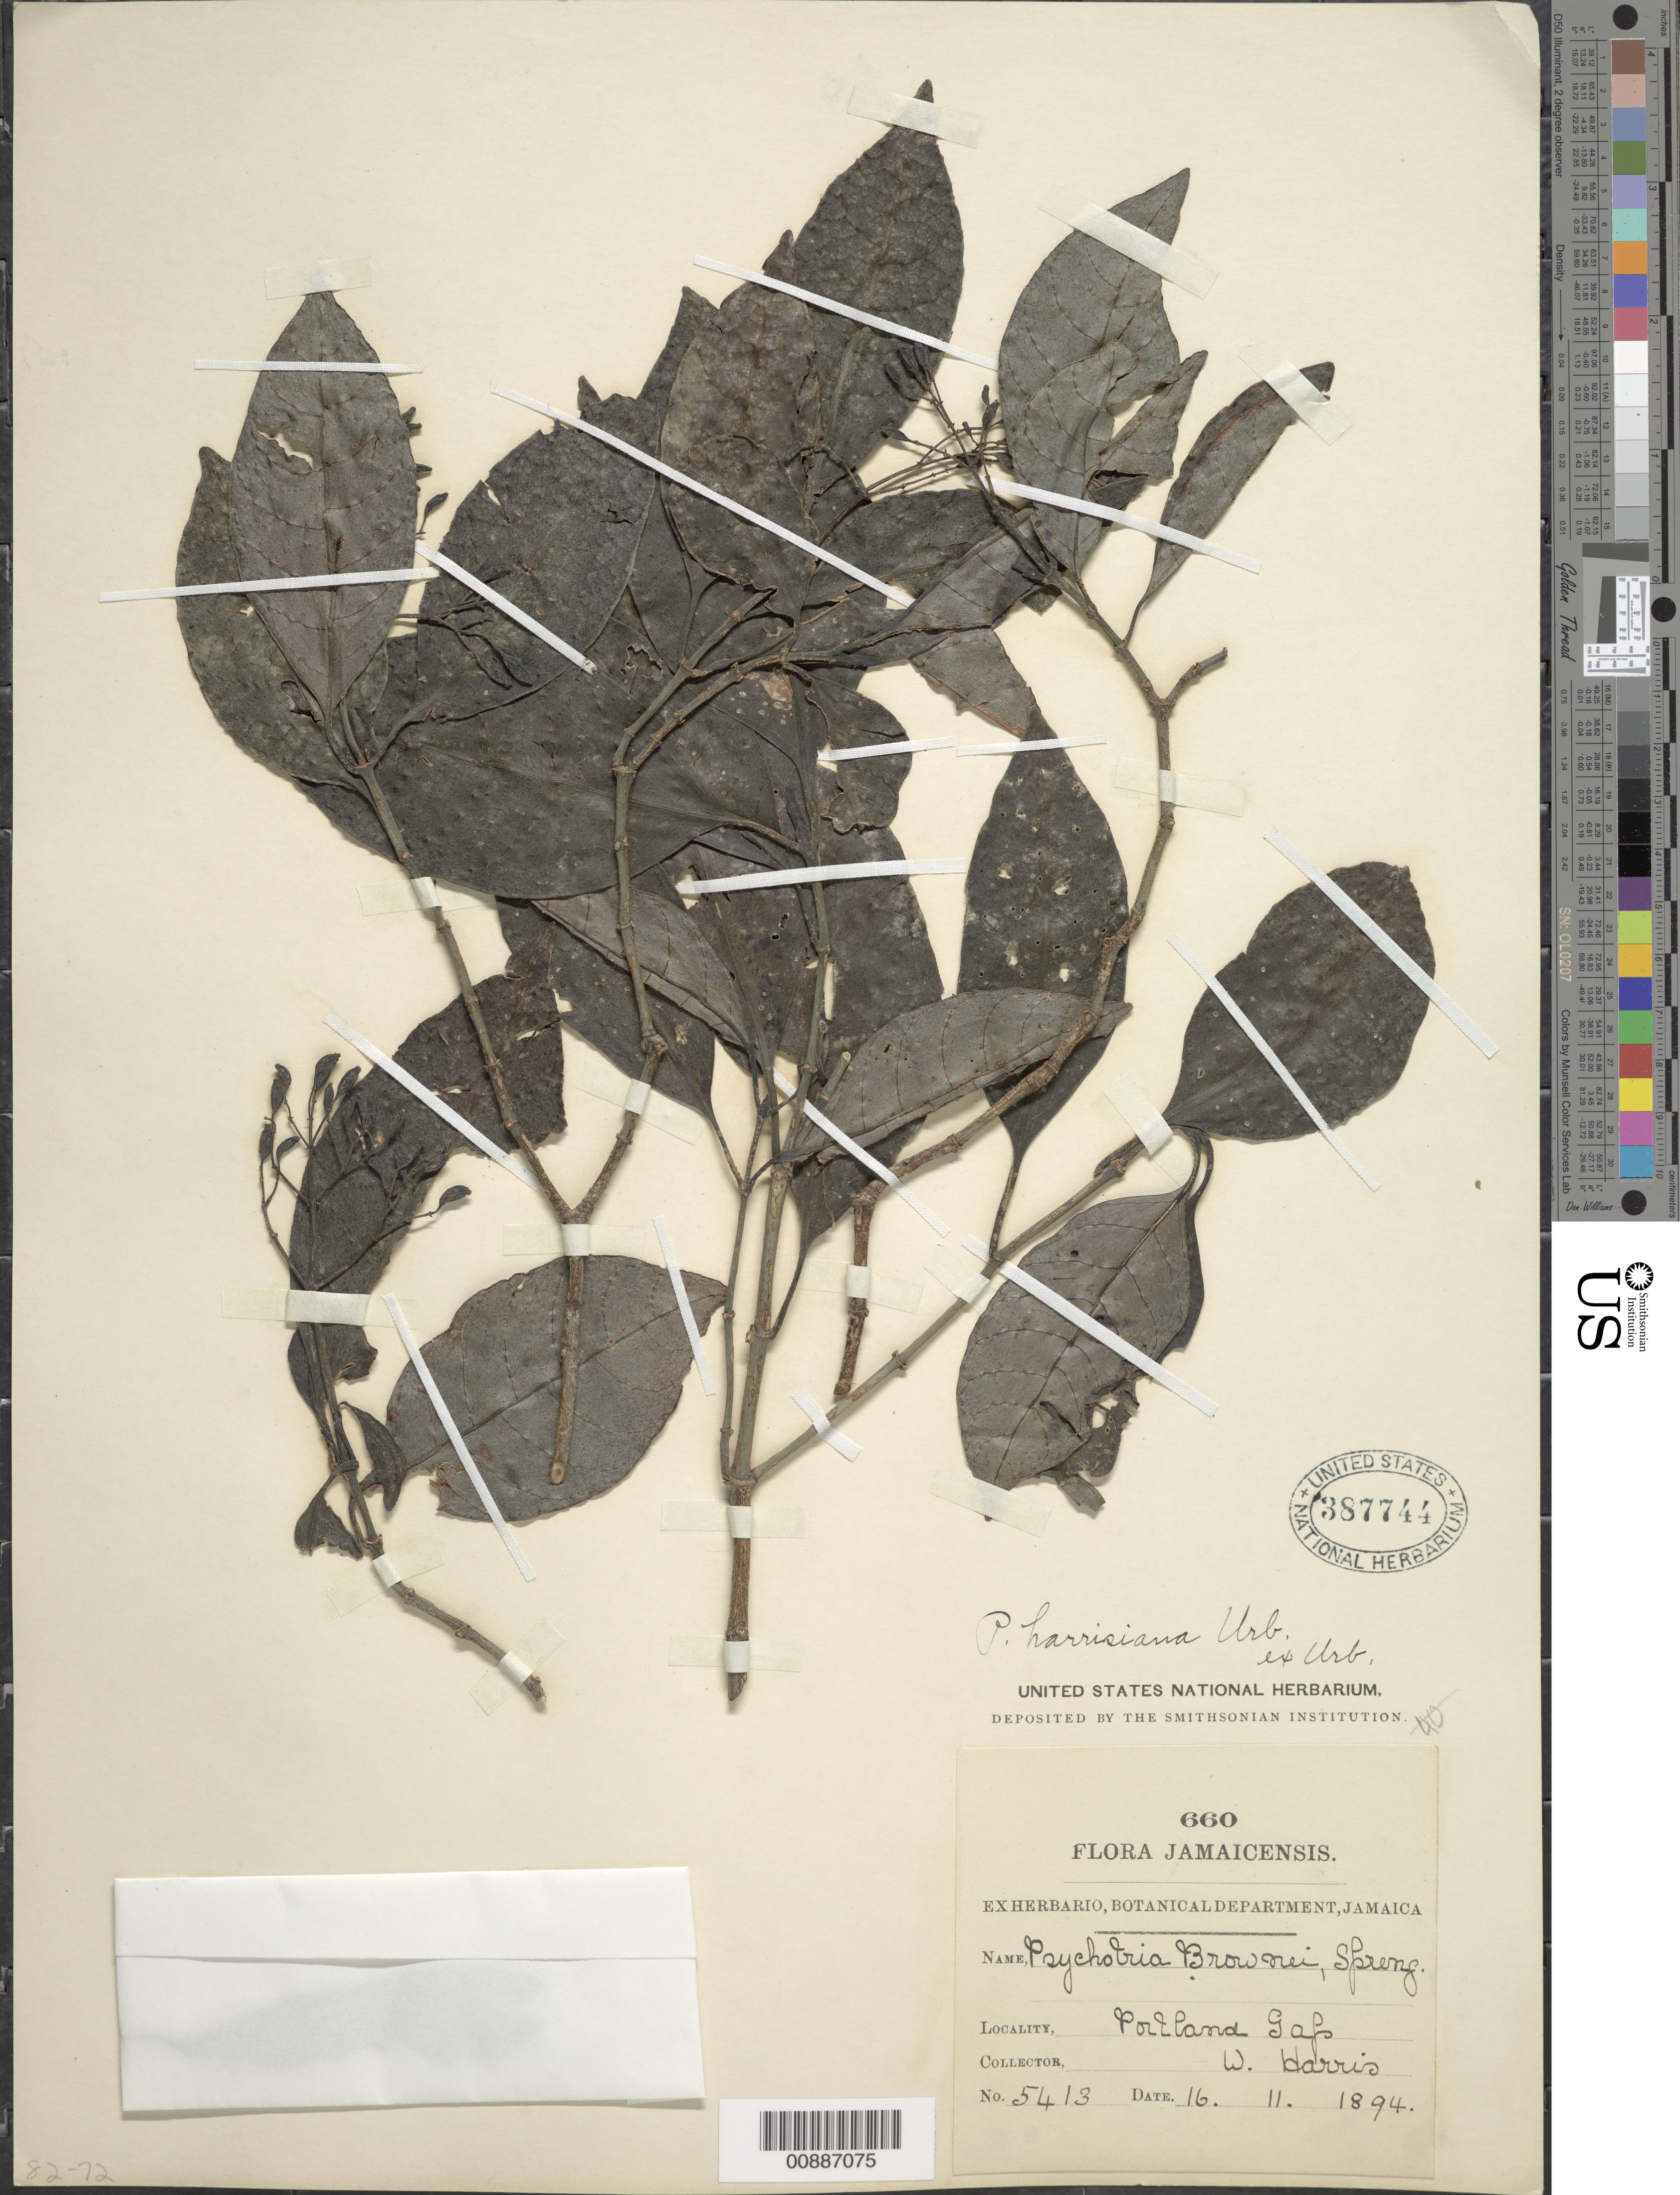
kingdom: Plantae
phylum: Tracheophyta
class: Magnoliopsida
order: Gentianales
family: Rubiaceae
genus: Psychotria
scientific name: Psychotria sloanei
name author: Urb.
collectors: W. H. Harris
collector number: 5413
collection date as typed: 16 Nov 1894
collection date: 1894-11-16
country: Jamaica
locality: Portland Gap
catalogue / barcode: US 387744